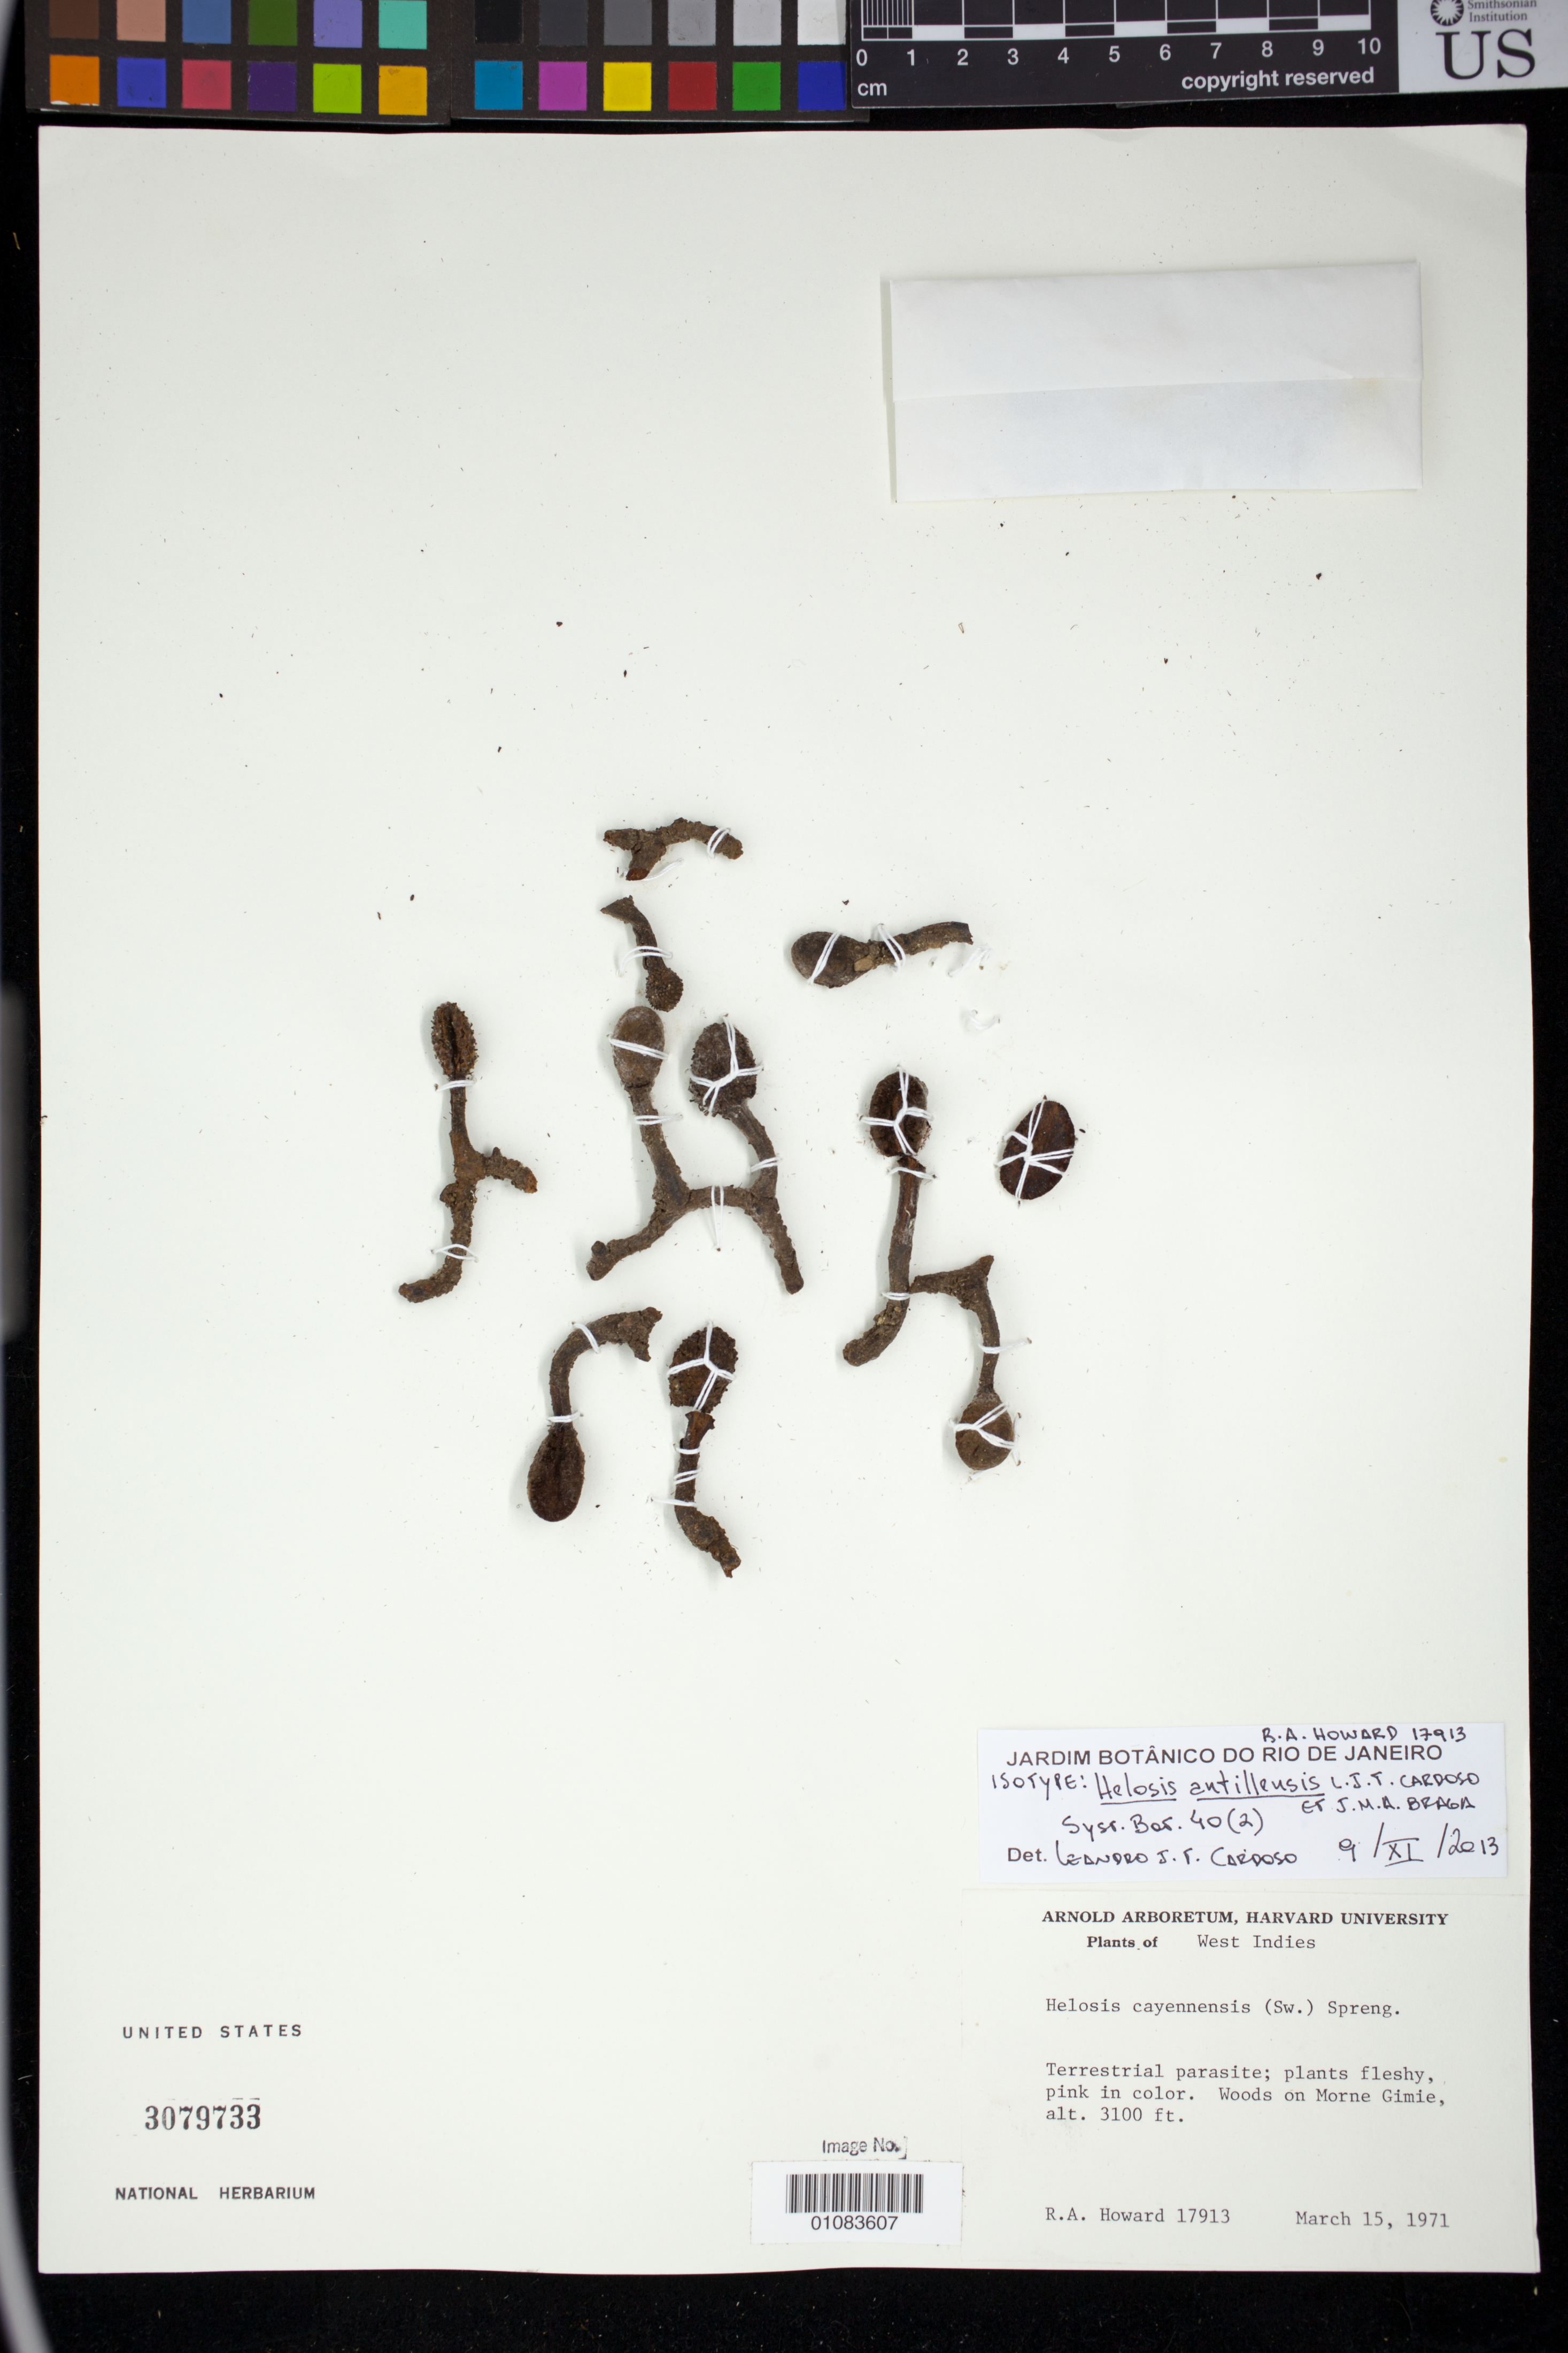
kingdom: Plantae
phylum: Tracheophyta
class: Magnoliopsida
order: Santalales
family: Balanophoraceae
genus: Helosis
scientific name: Helosis antillensis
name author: L.J.T. Cardoso & J.M.A. Braga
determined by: Cardoso, L. J. T.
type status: Isotype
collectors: R. A. Howard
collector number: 17913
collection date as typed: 15 Mar 1971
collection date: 1971-03-15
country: St. Lucia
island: St. Lucia I.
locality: Woods on Morne Gimie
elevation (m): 945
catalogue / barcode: US 3079733